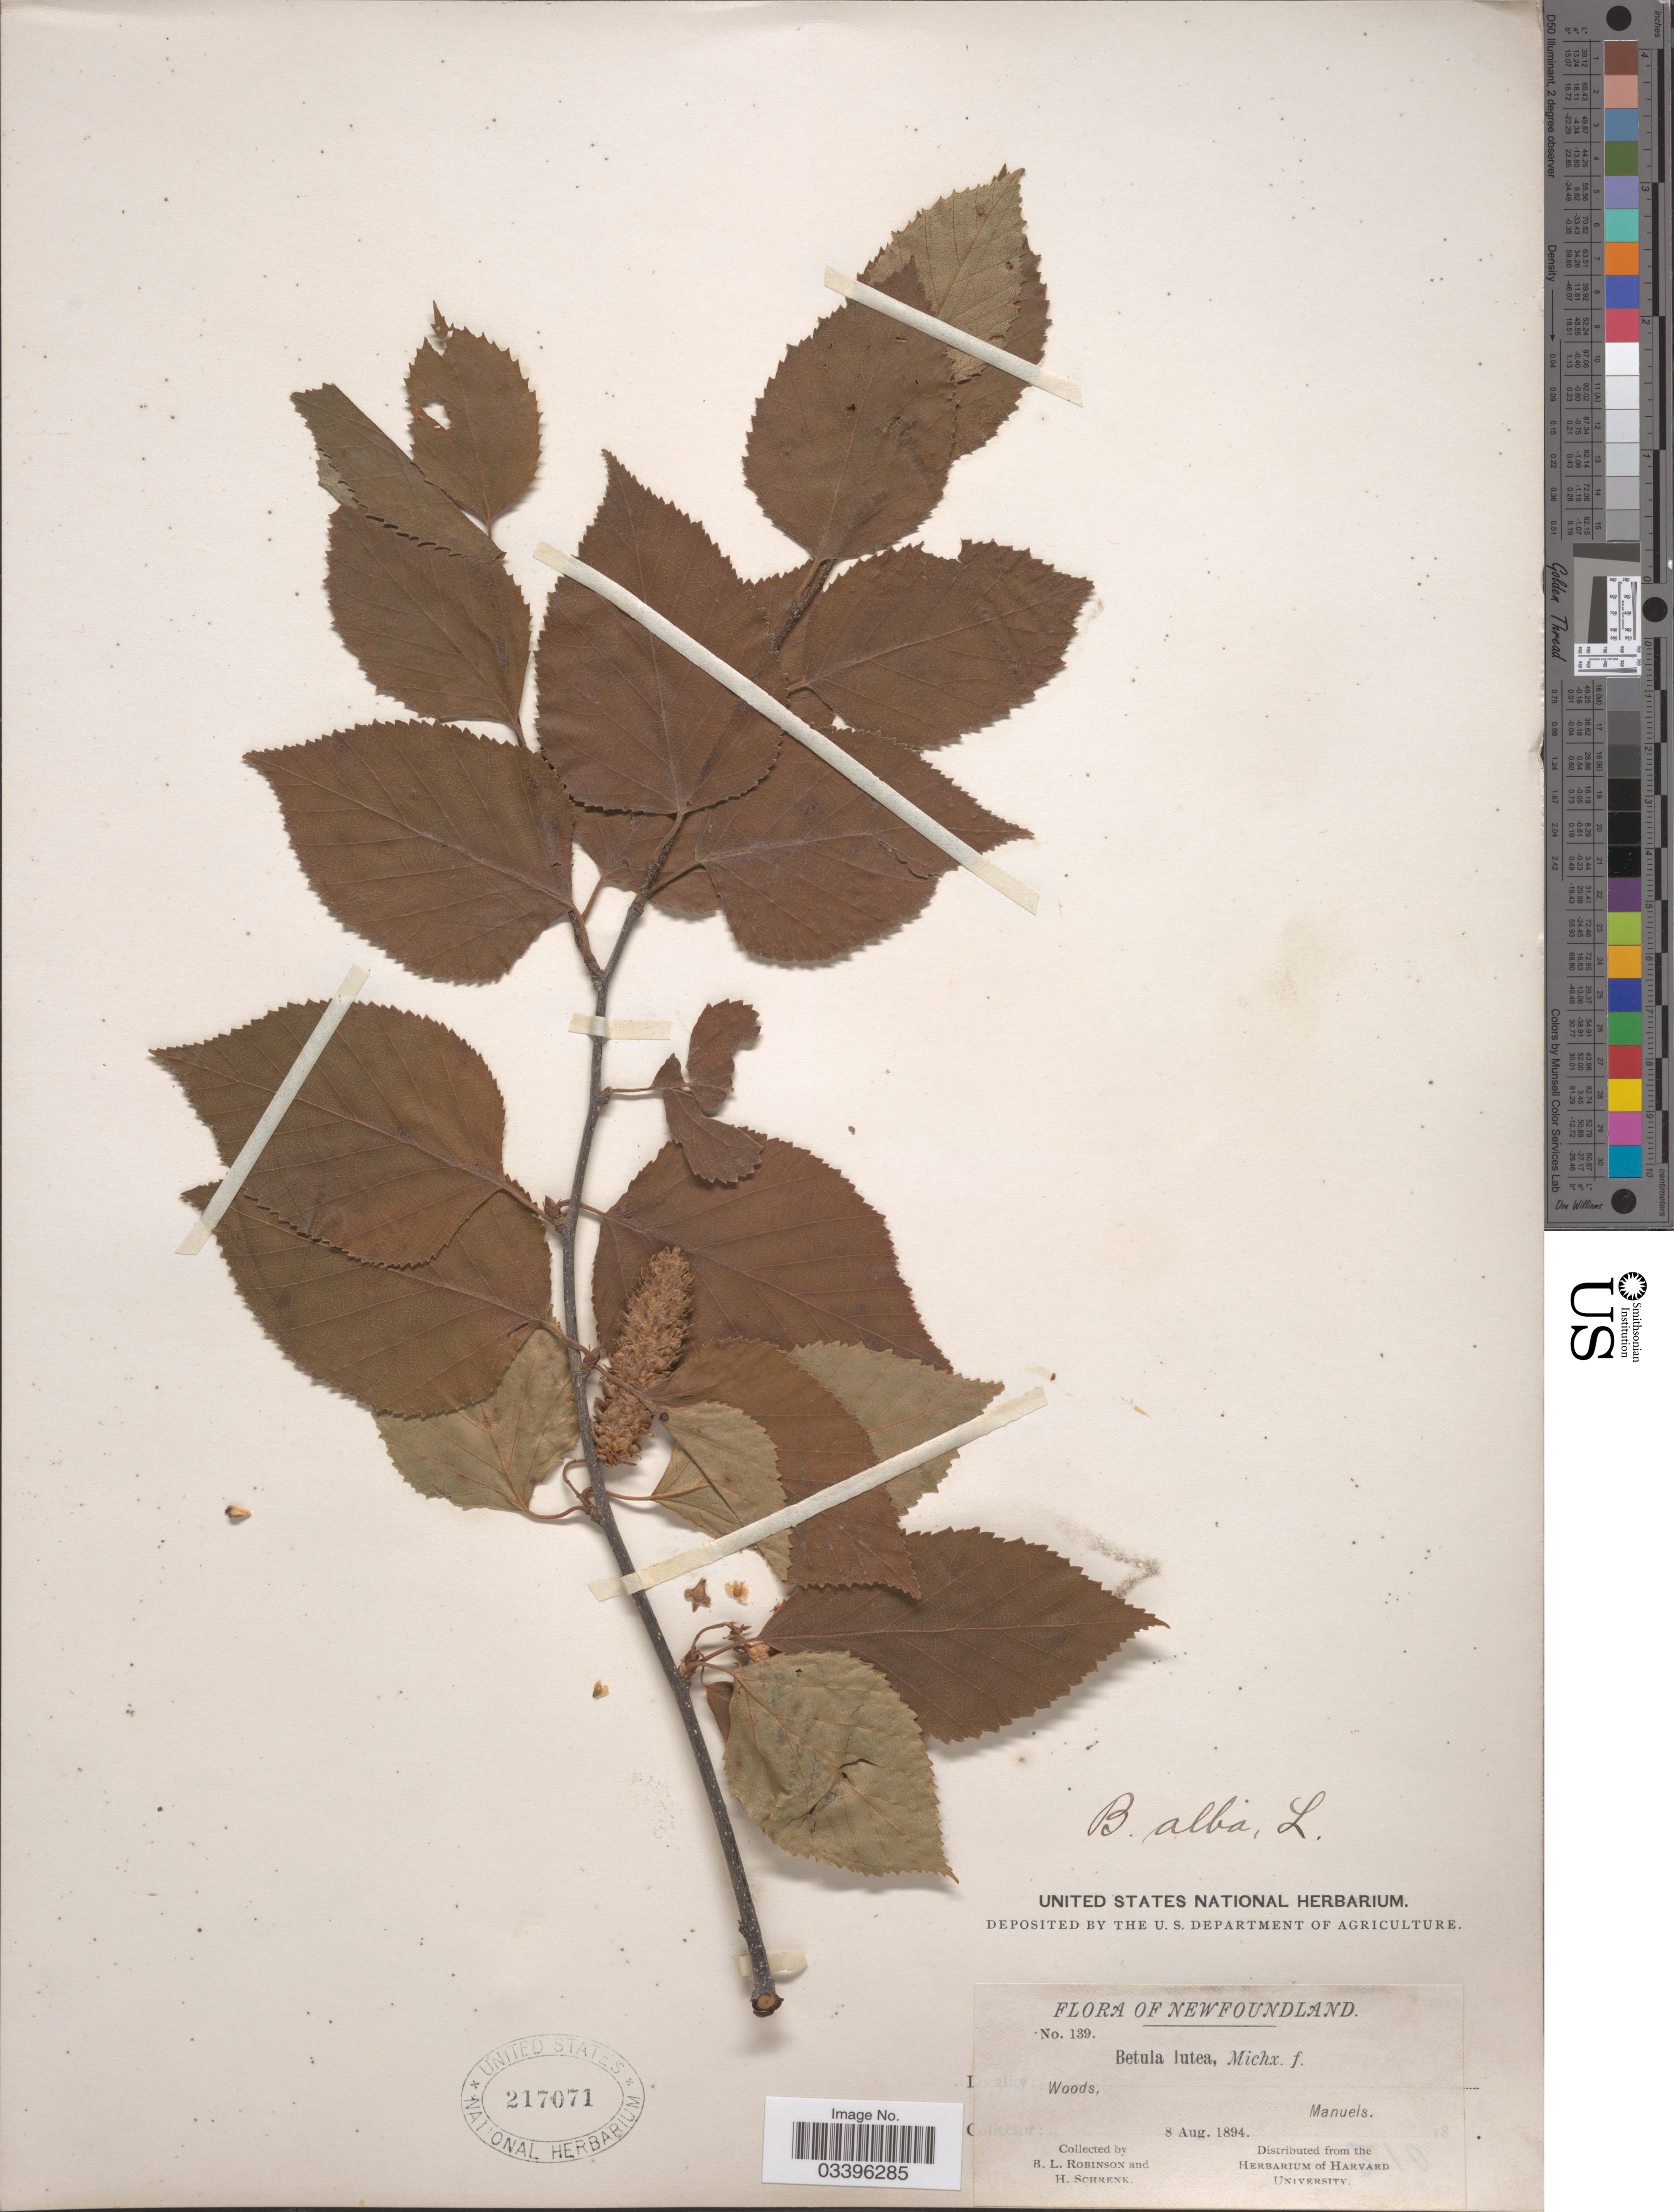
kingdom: Plantae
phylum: Tracheophyta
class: Magnoliopsida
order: Fagales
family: Betulaceae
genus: Betula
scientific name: Betula papyrifera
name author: Marshall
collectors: B. L. Robinson & H. Schrenk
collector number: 139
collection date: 1894-08-08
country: Canada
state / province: Newfoundland and Labrador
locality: Woods, Manuels.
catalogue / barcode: US 217071